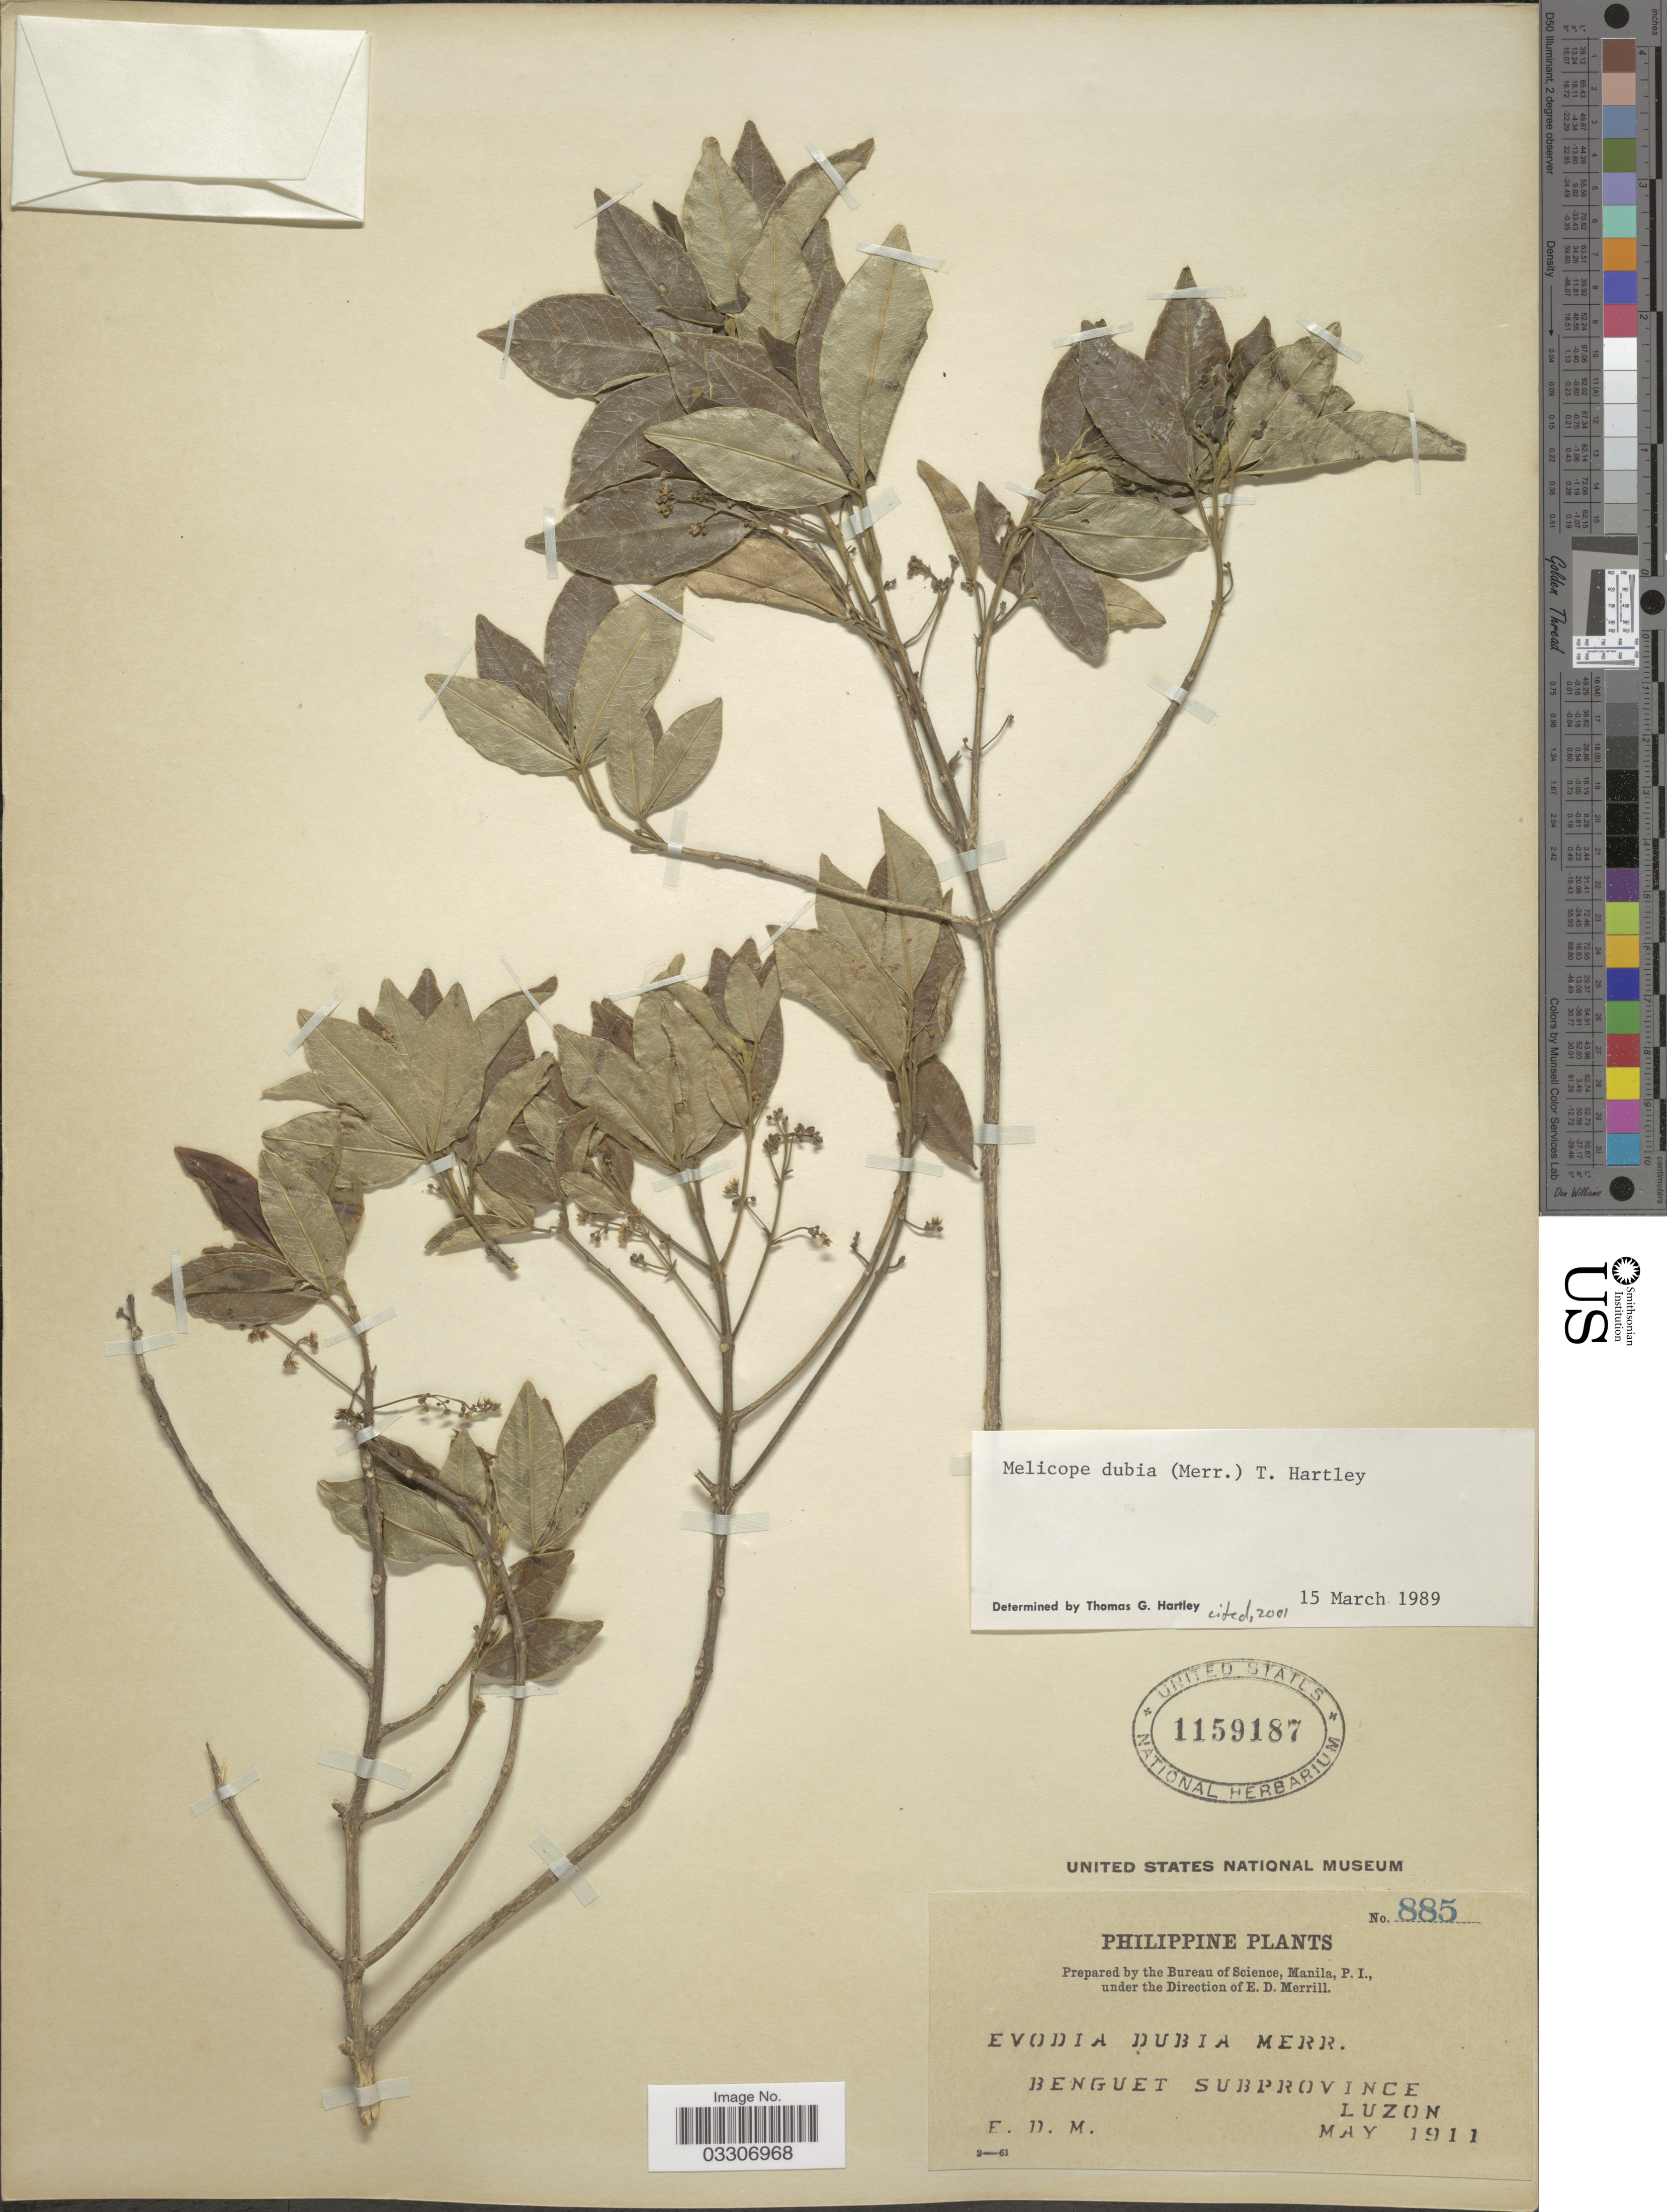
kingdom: Plantae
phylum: Tracheophyta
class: Magnoliopsida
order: Sapindales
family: Rutaceae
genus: Melicope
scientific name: Melicope dubia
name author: (Merr.) T.G. Hartley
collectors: E. D. Merrill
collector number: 885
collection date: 1911-05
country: Philippines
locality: Benguet Subprovince, Luzon.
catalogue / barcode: US 1159187